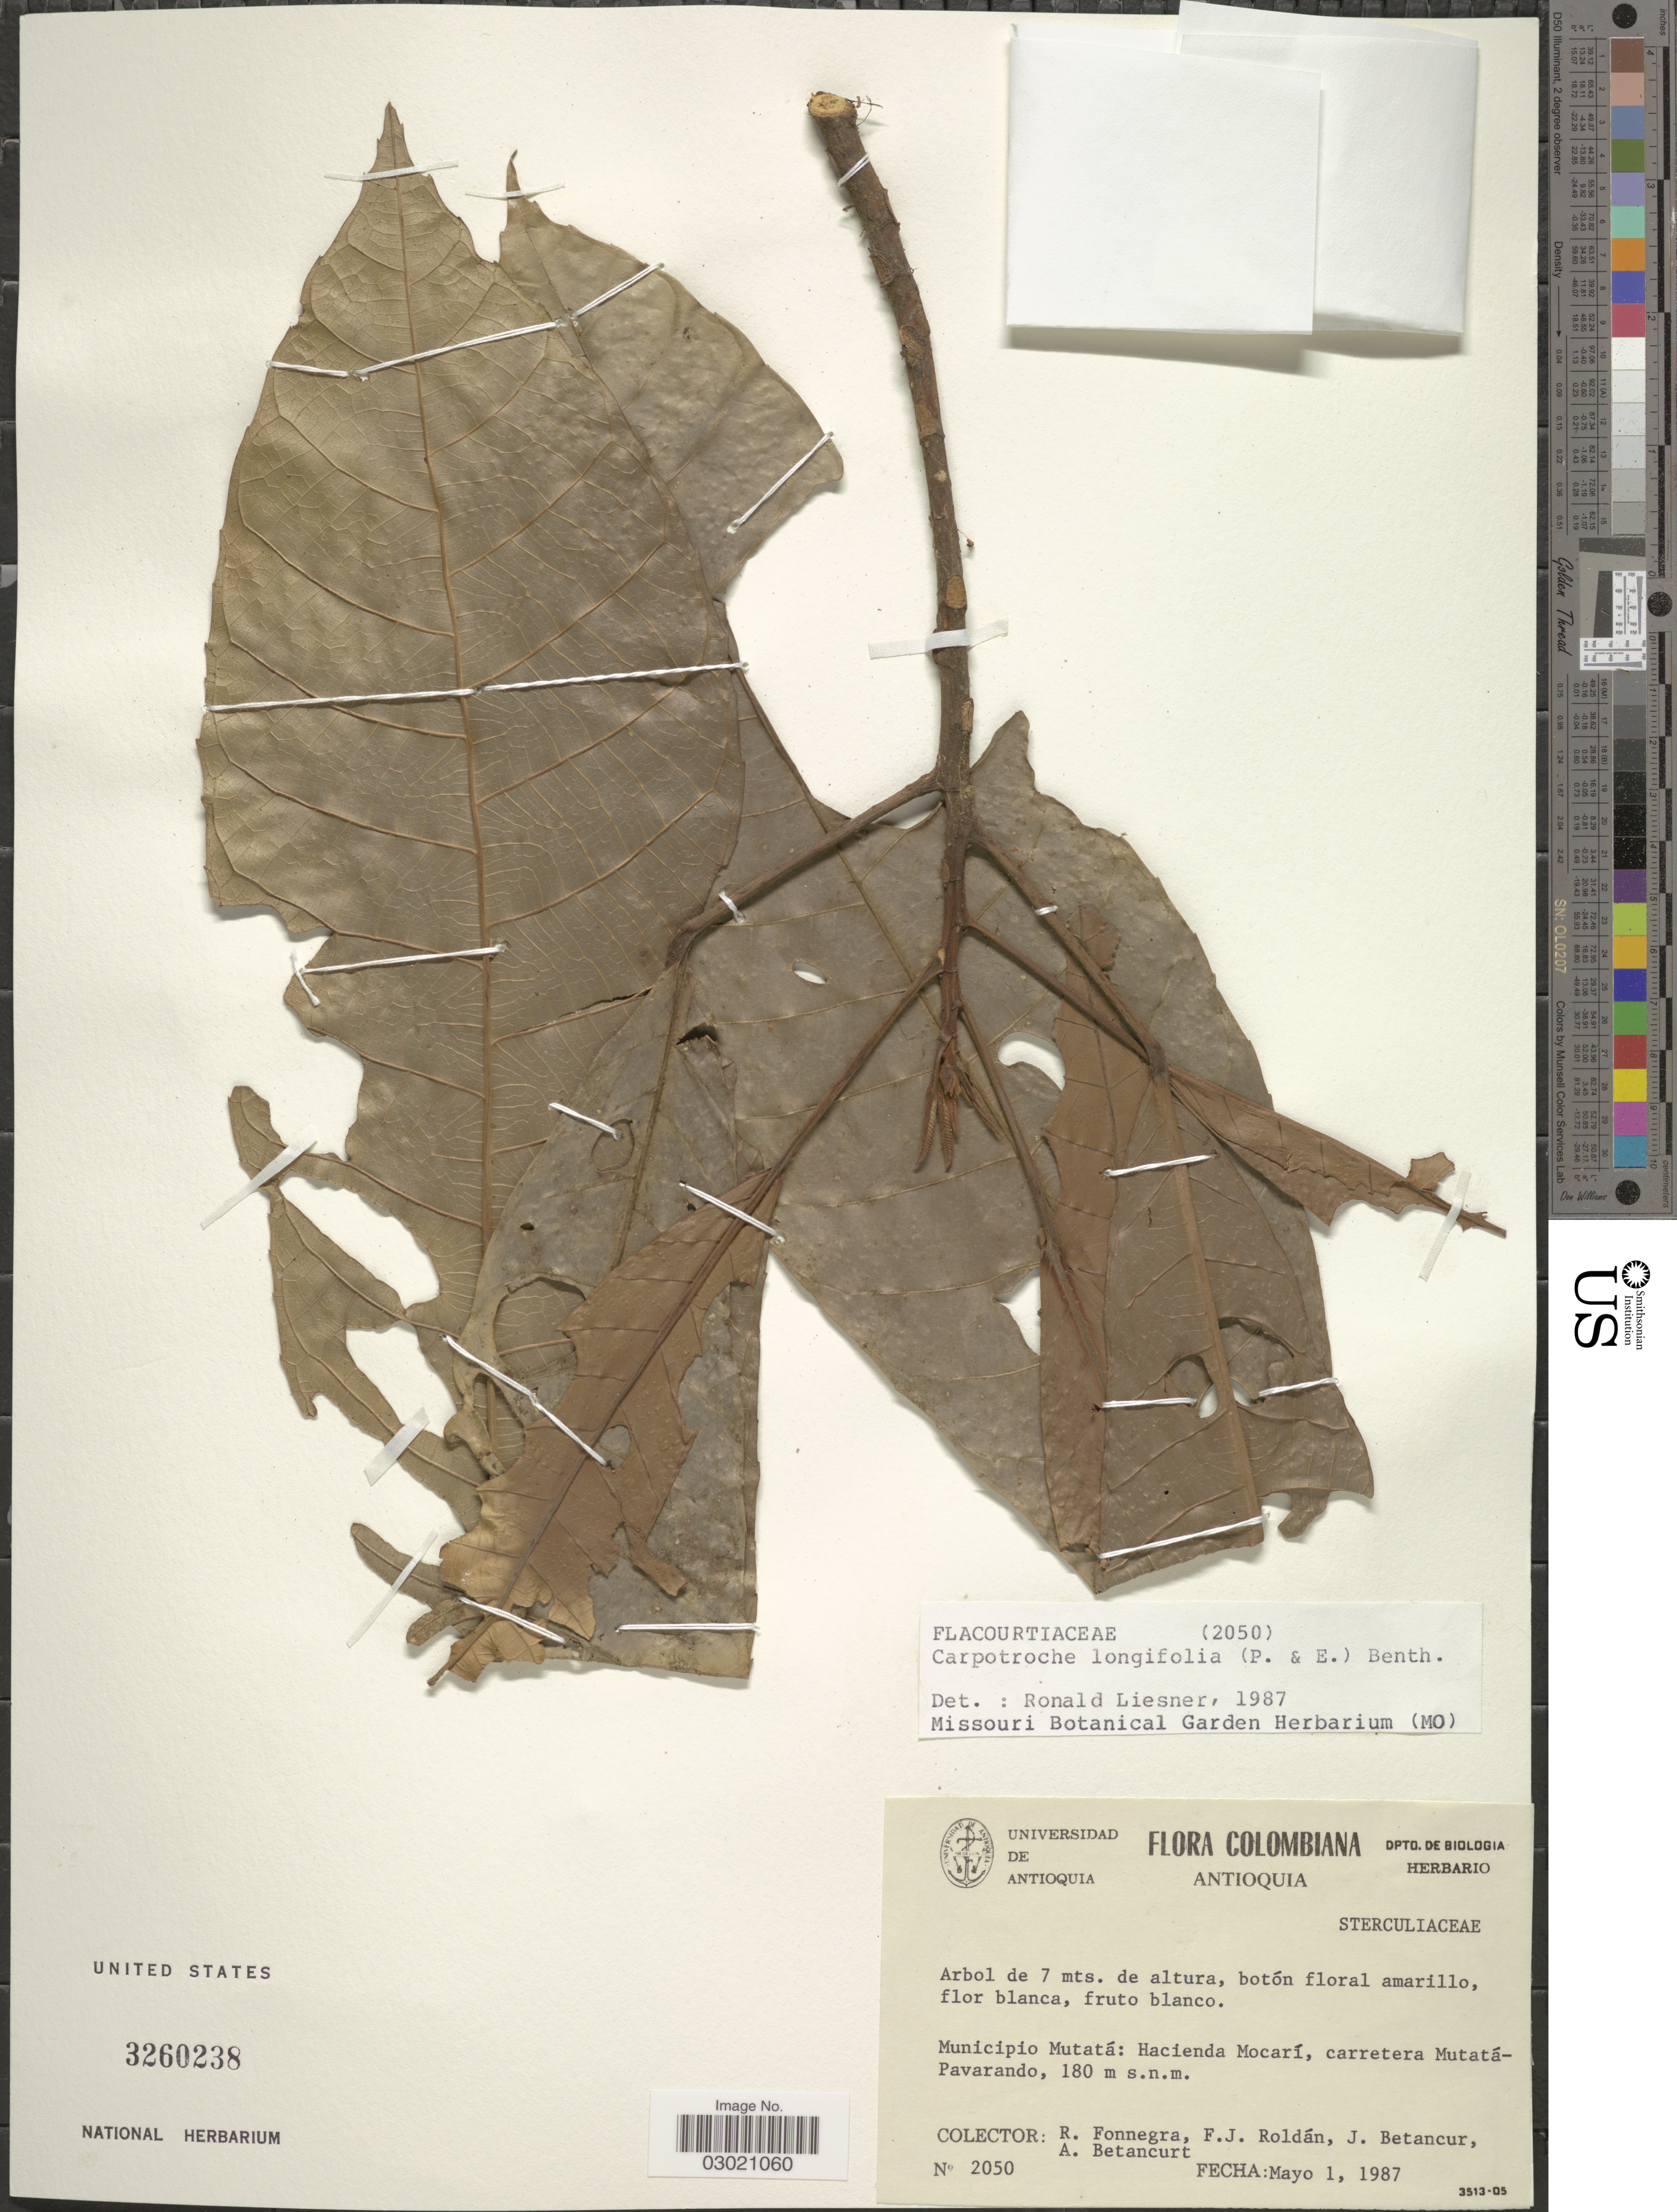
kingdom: Plantae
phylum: Tracheophyta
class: Magnoliopsida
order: Malpighiales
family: Achariaceae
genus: Carpotroche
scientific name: Carpotroche longifolia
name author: (Poepp.) Benth.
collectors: R. Fonnegra G., F. J. Roldán, J. Betancur & A. Betancurt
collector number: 2050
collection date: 1987-05-01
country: Colombia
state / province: Antioquia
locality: Municipio Mutatá: Hacienda Mocarí, carretera Mutatá-Pavarando.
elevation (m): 180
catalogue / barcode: US 3260238